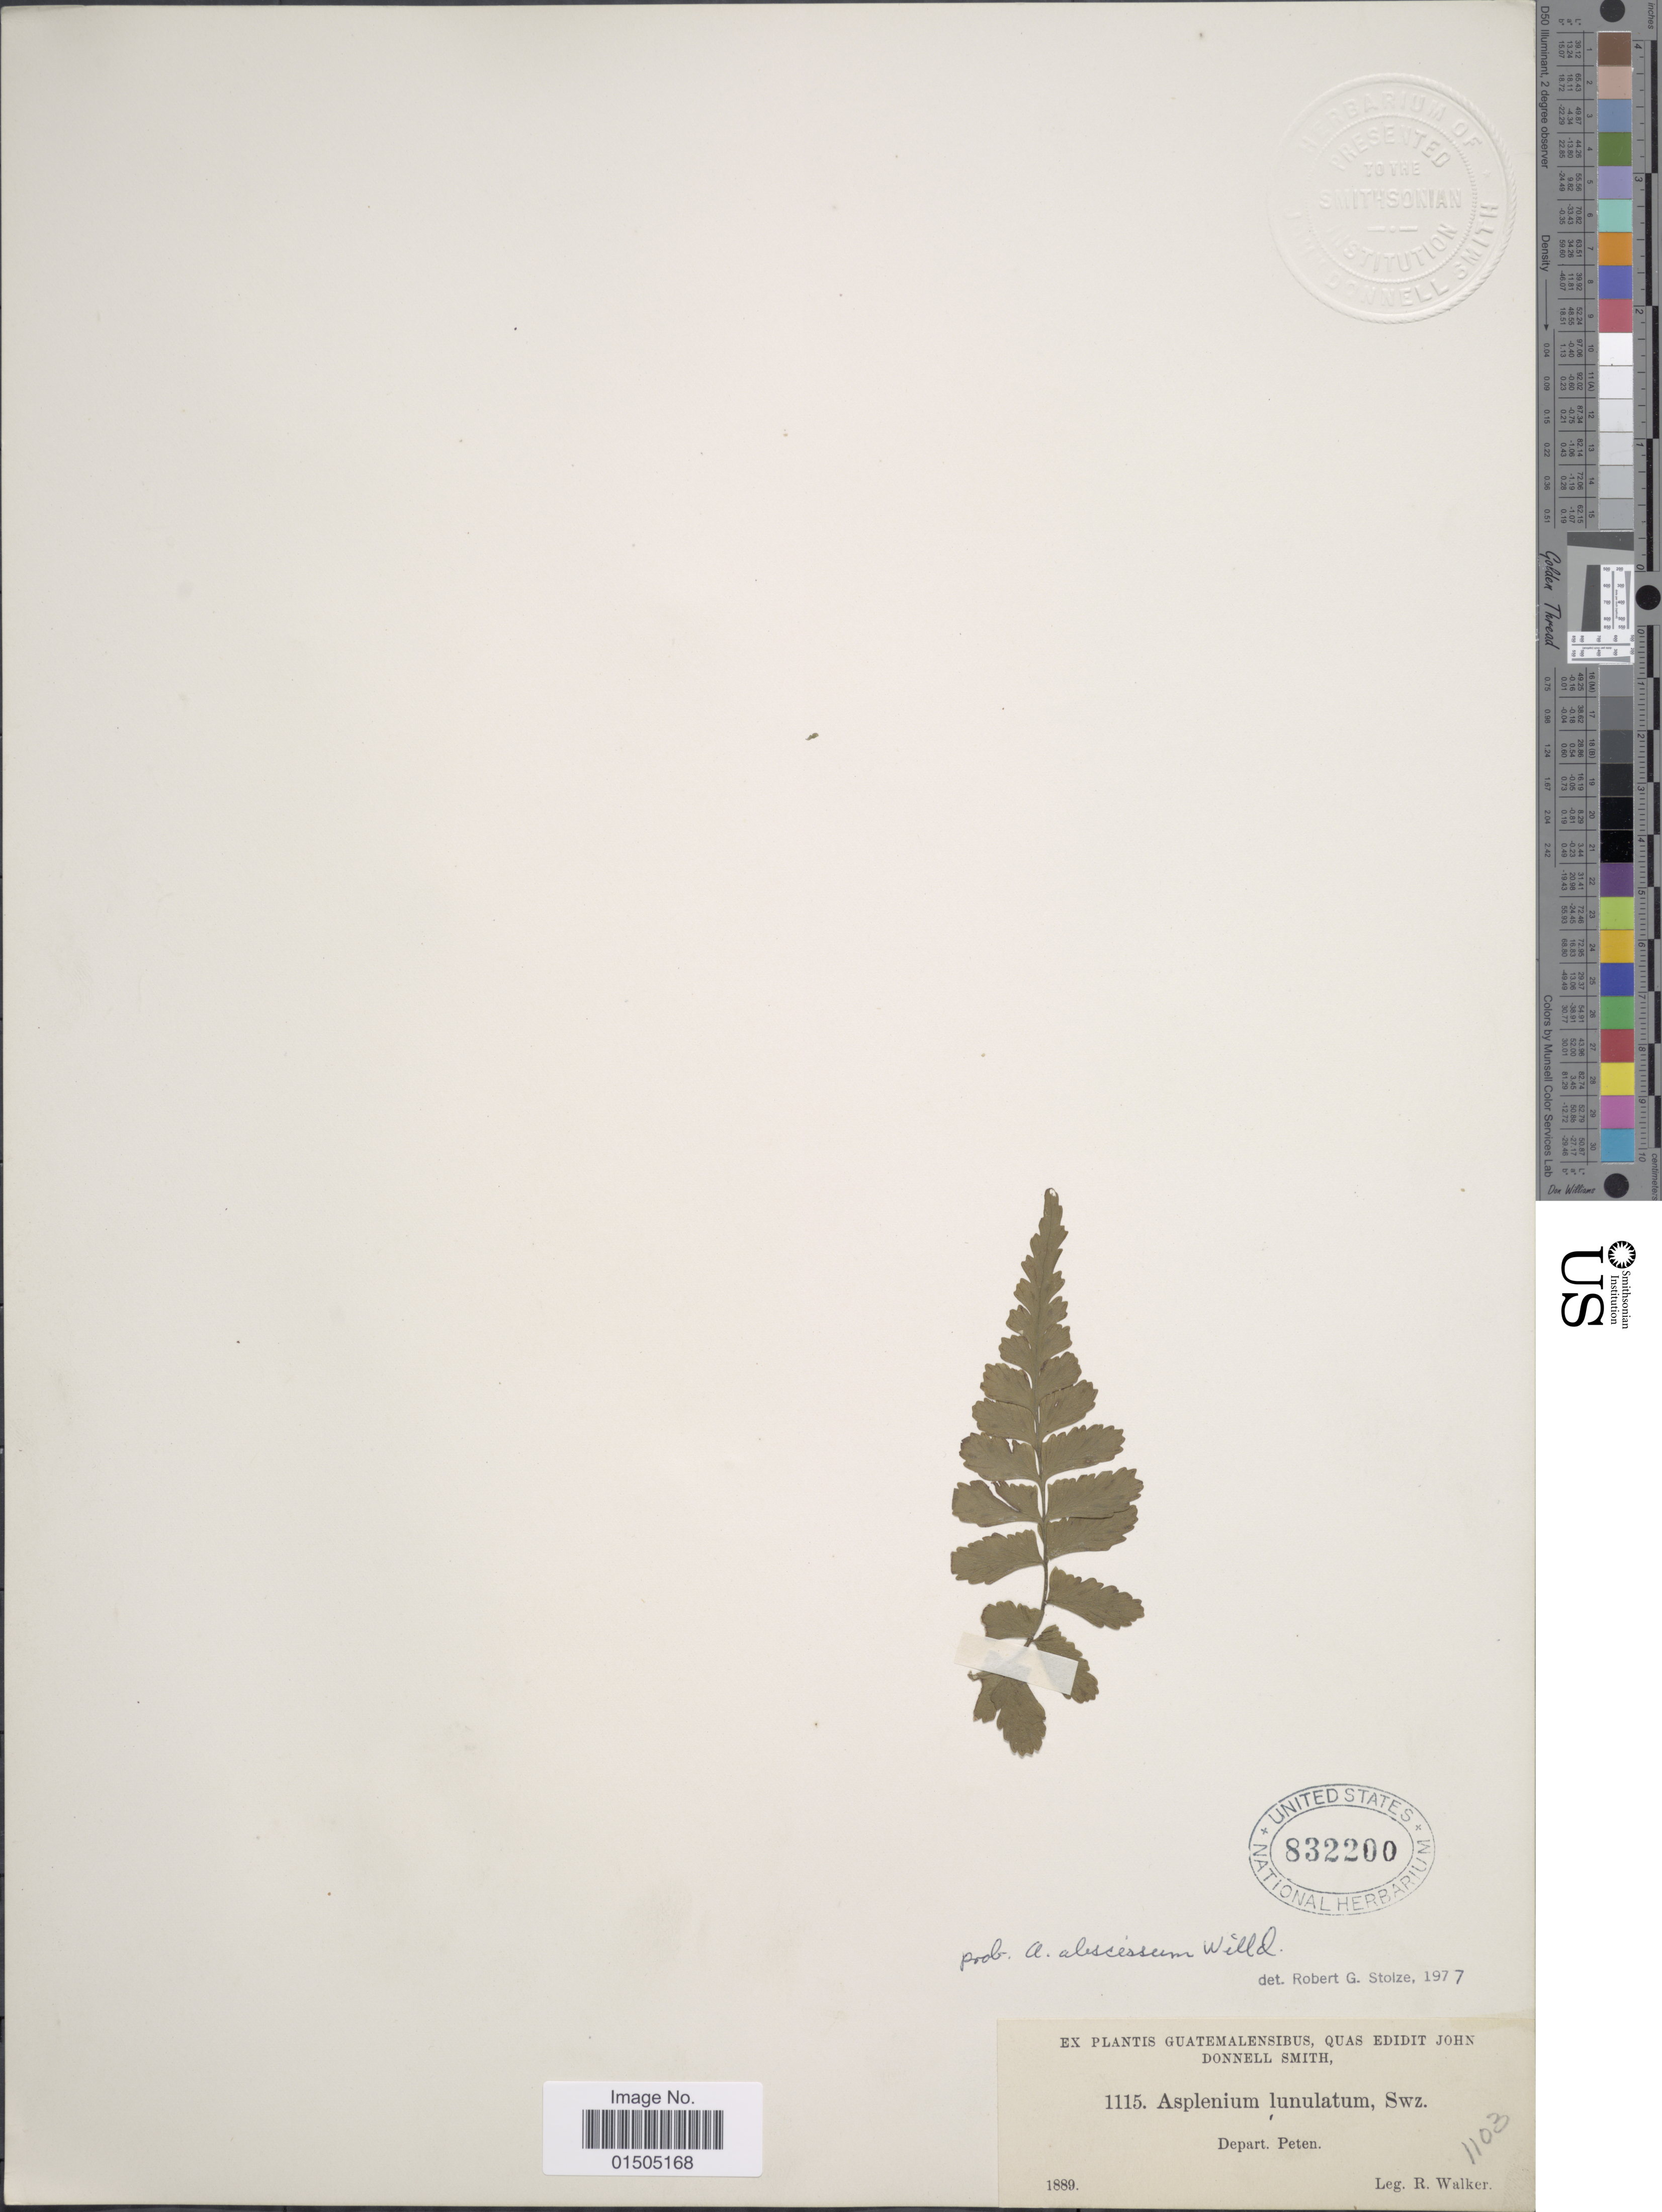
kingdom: Plantae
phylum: Tracheophyta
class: Polypodiopsida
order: Polypodiales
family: Aspleniaceae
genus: Asplenium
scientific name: Asplenium abscissum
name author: Willd.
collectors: R. Walker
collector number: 1115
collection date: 1889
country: Guatemala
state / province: El Petén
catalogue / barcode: US 832200